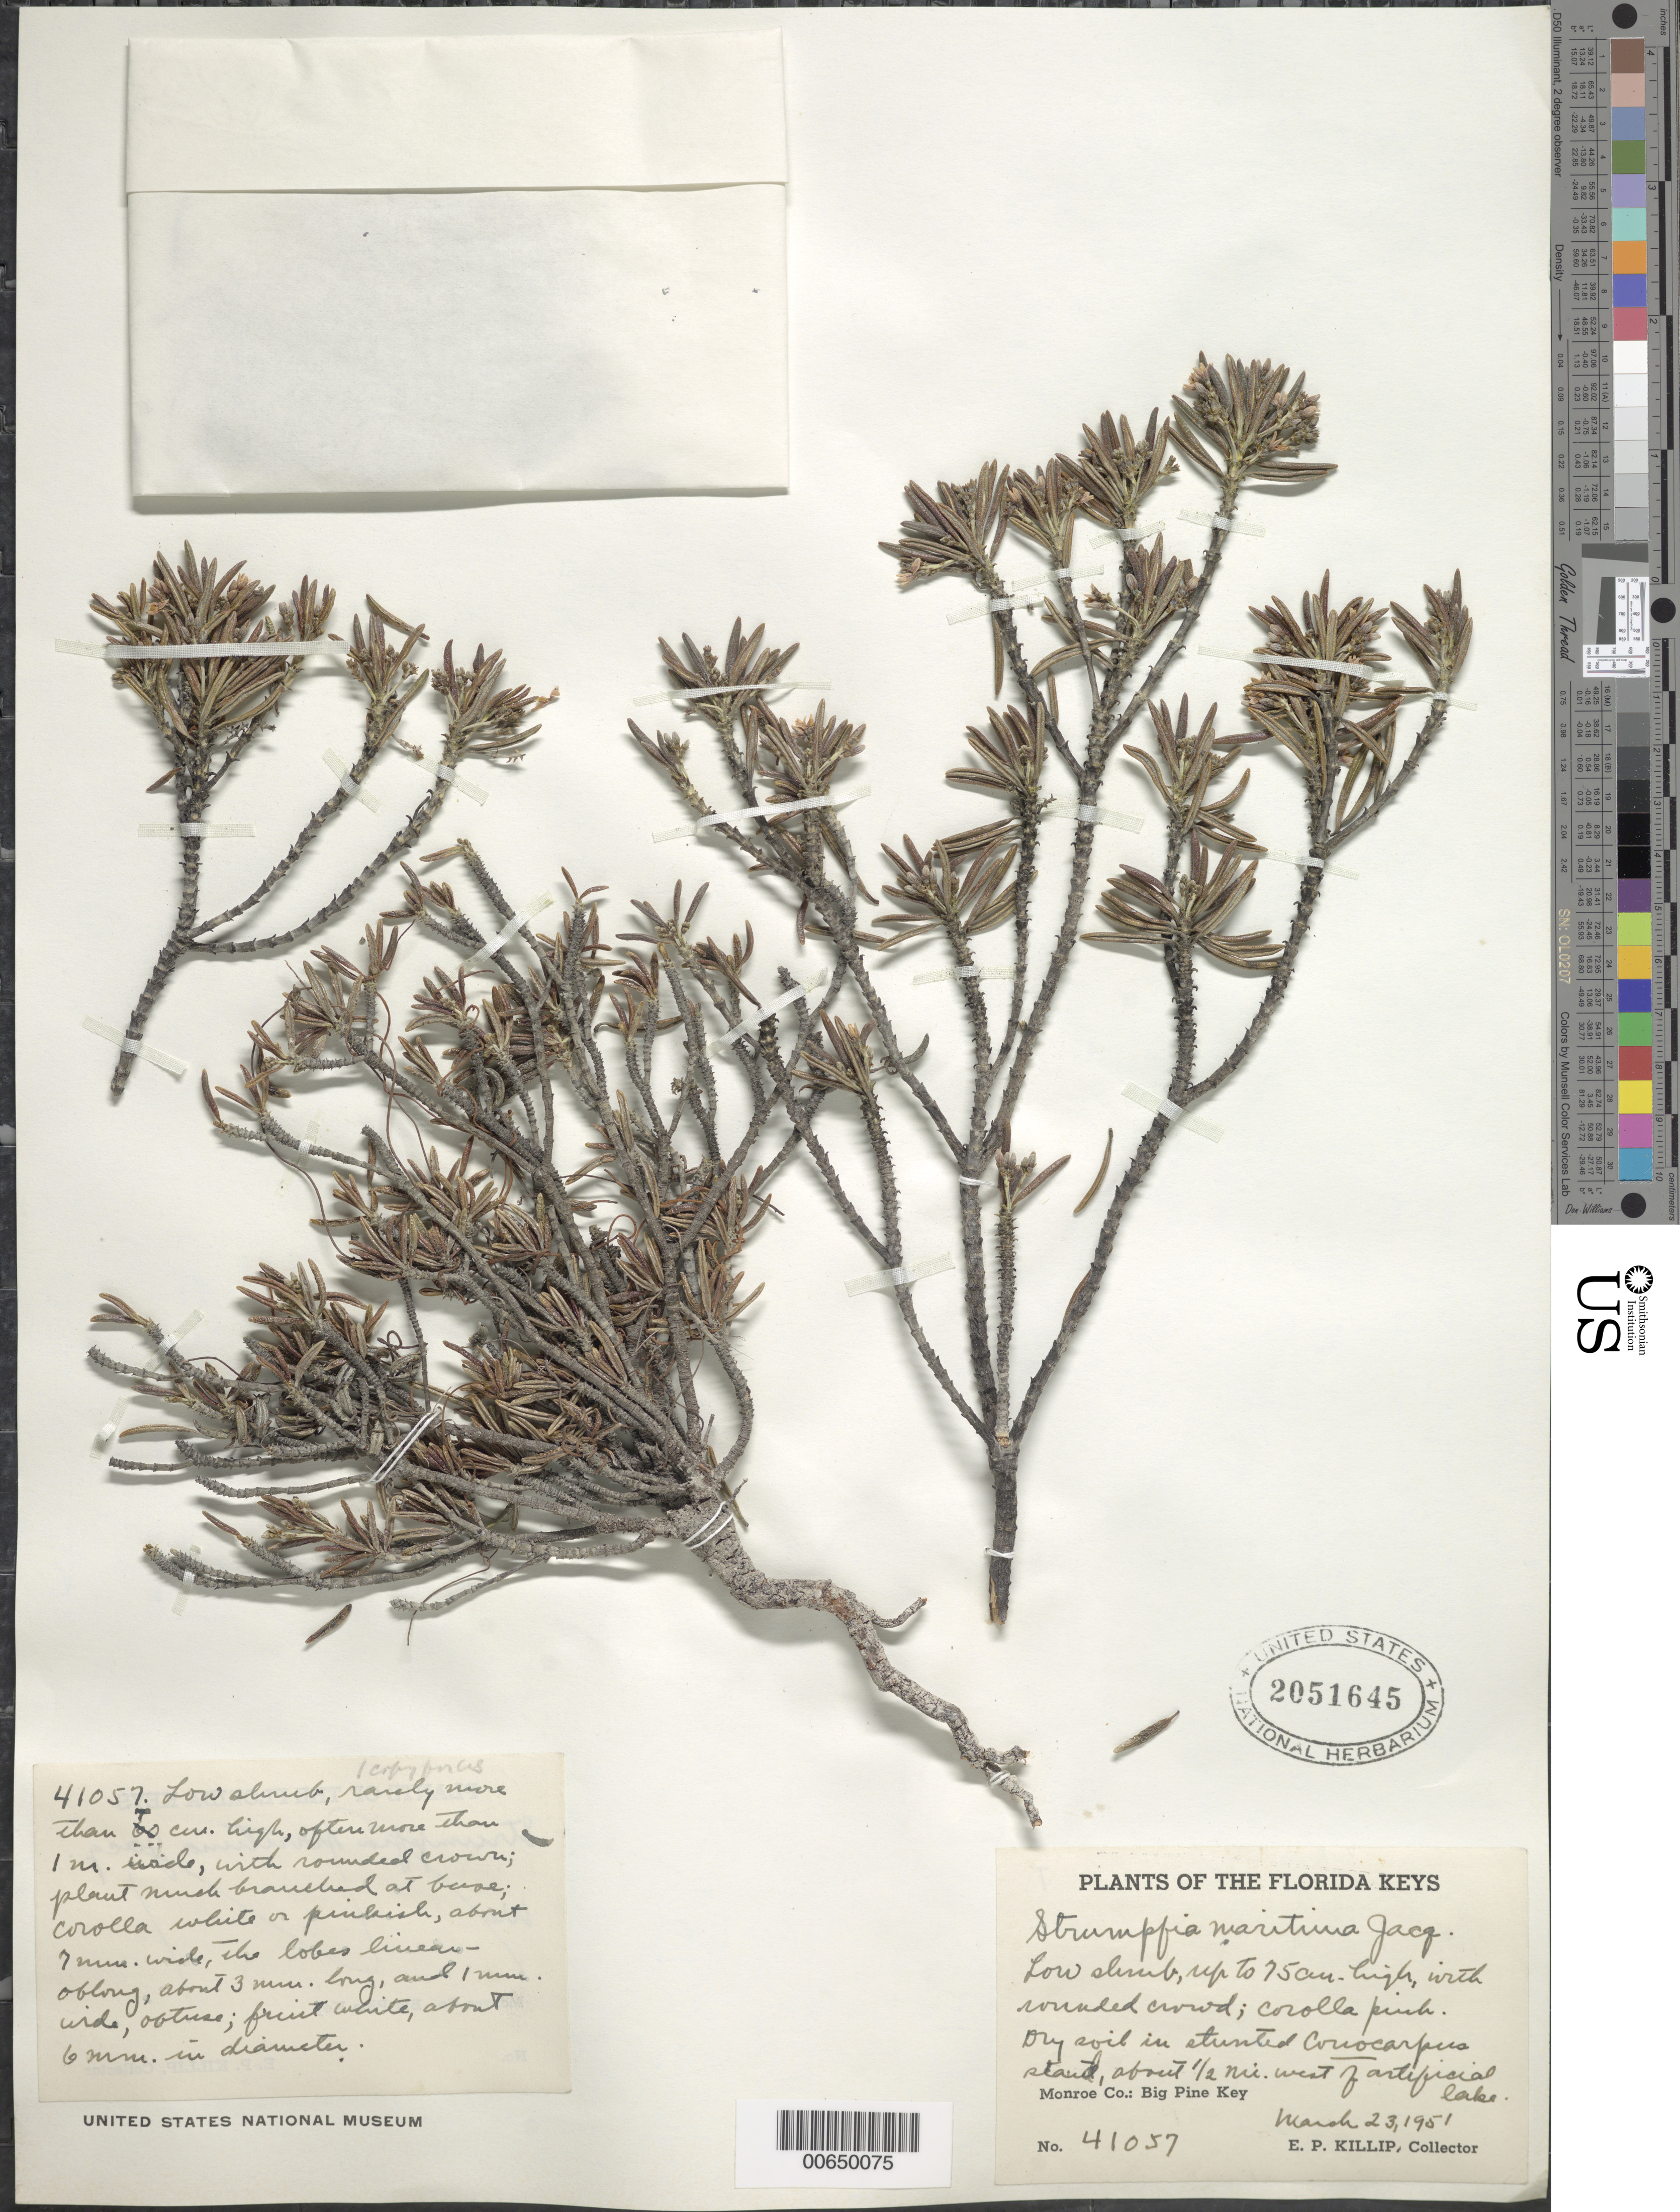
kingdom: Plantae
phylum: Tracheophyta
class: Magnoliopsida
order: Gentianales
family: Rubiaceae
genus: Strumpfia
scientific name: Strumpfia maritima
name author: Jacq.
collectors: E. P. Killip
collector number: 41057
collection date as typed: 23 Mar 1951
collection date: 1951-03-23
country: United States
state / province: Florida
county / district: Monroe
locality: About 1/2 mi. W of artificial lake.: Big Pine Key.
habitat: Dry soil in stunted Conocarpus stand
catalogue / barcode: US 2051645